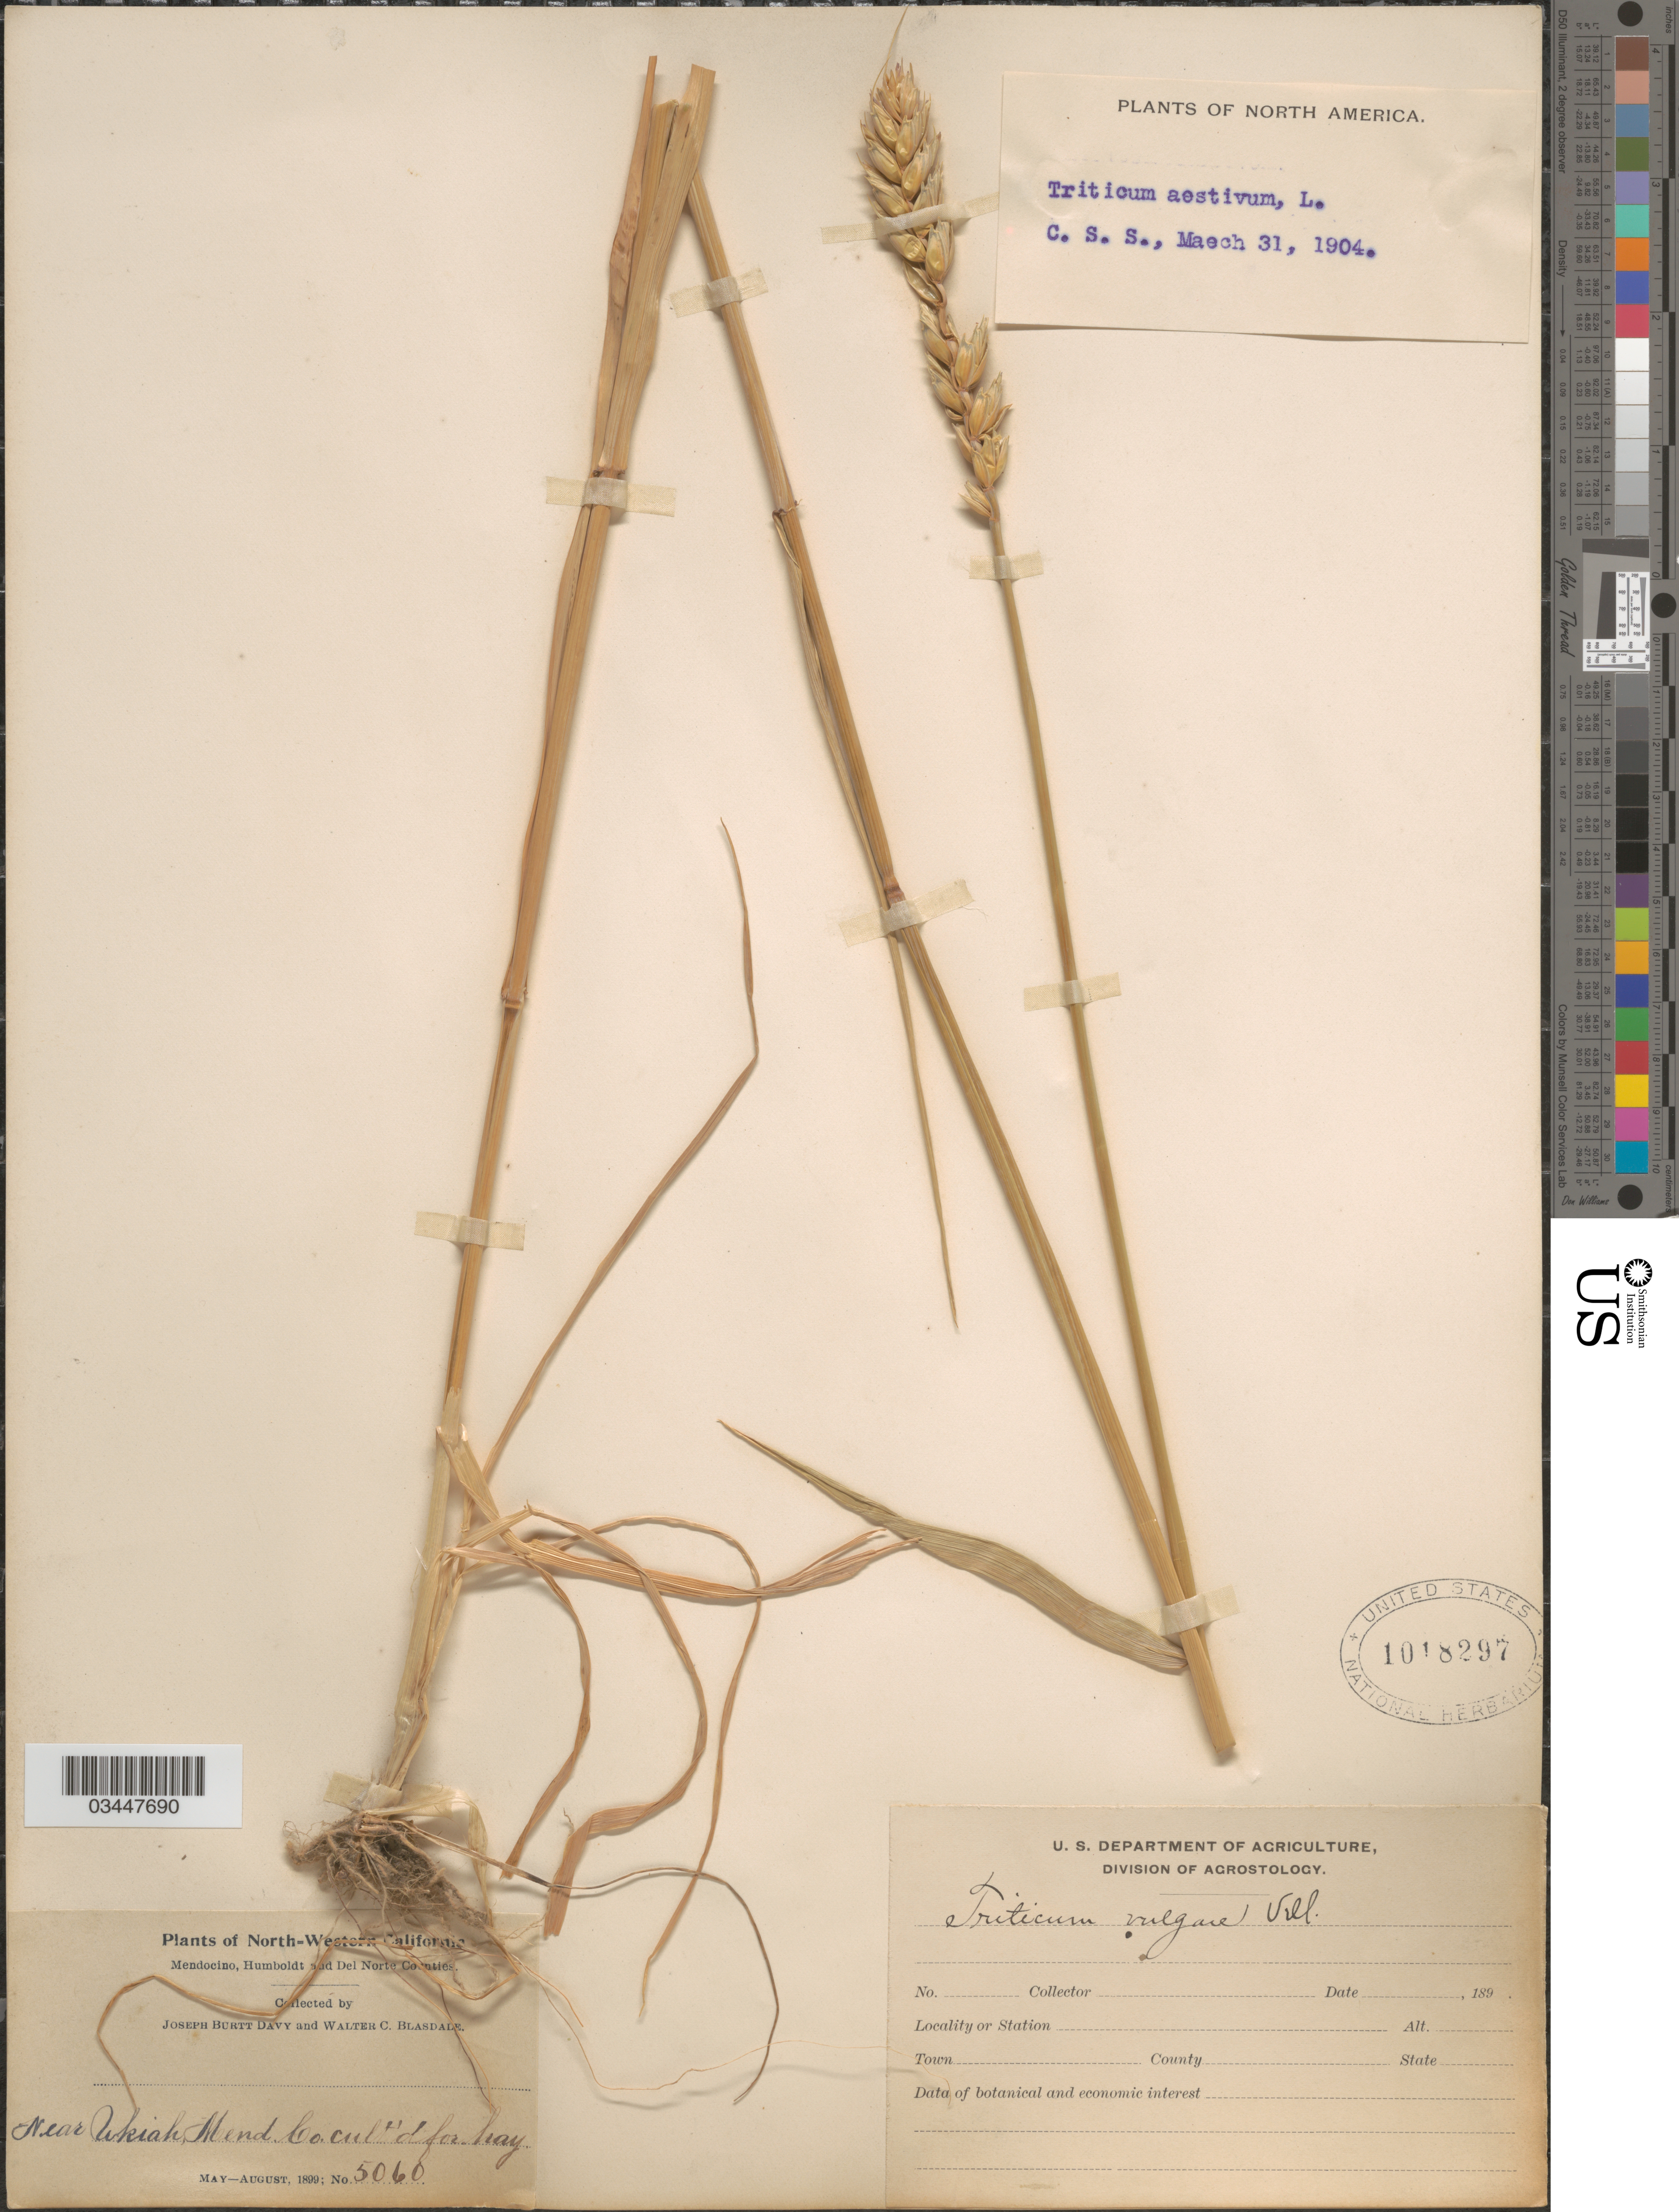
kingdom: Plantae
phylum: Tracheophyta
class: Liliopsida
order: Poales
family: Poaceae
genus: Triticum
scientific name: Triticum aestivum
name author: L.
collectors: J. Burtt Davy & W. Blasdale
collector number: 5060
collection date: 1899-05/1899-08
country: United States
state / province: California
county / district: Mendocino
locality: Mendocino, Humboldt and Del Norte Counties. Near Ukiah, Mend Co. cult'd for. hay.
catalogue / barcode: US 1018297